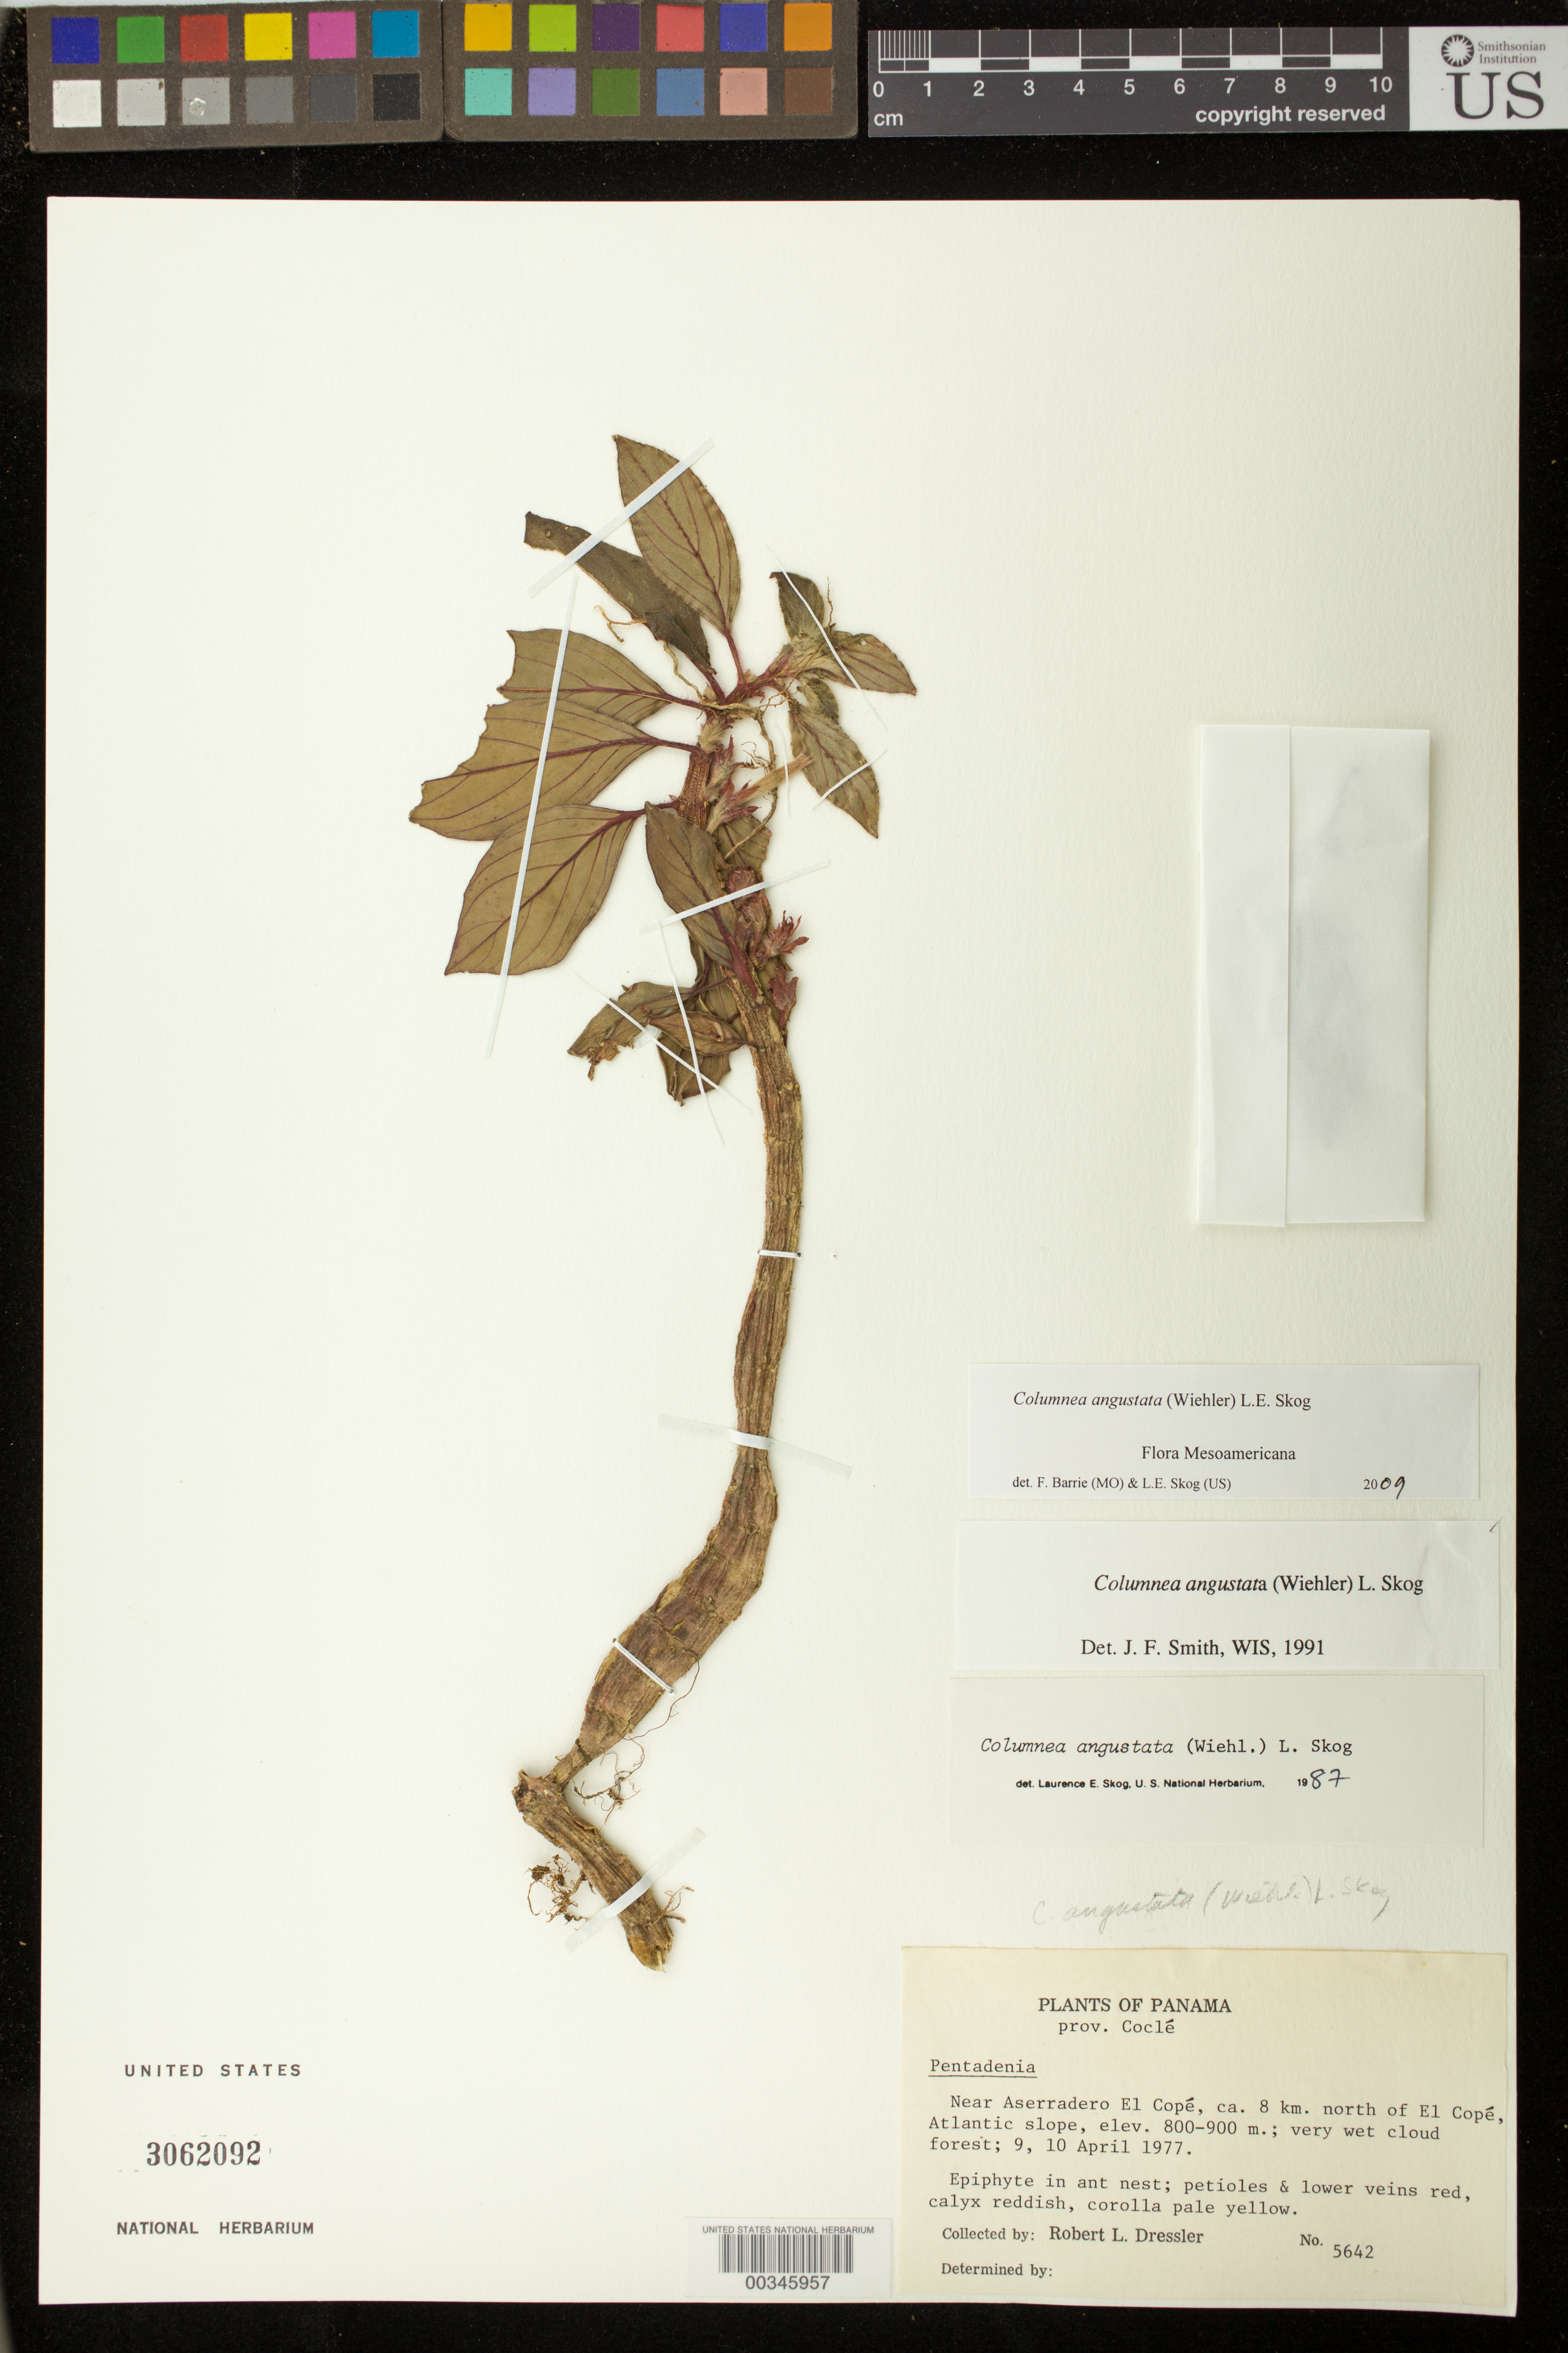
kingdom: Plantae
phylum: Tracheophyta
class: Magnoliopsida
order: Lamiales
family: Gesneriaceae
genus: Columnea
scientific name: Columnea angustata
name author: (Wiehler) L.E. Skog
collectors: R. Dressler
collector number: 5642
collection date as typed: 9-10 Apr 1977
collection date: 1977-04-09/1977-04-10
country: Panama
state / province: Coclé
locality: Near Aserradero El Cope, ca. 8 km N of El Cope, Atlantic slope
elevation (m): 800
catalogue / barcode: US 3062092